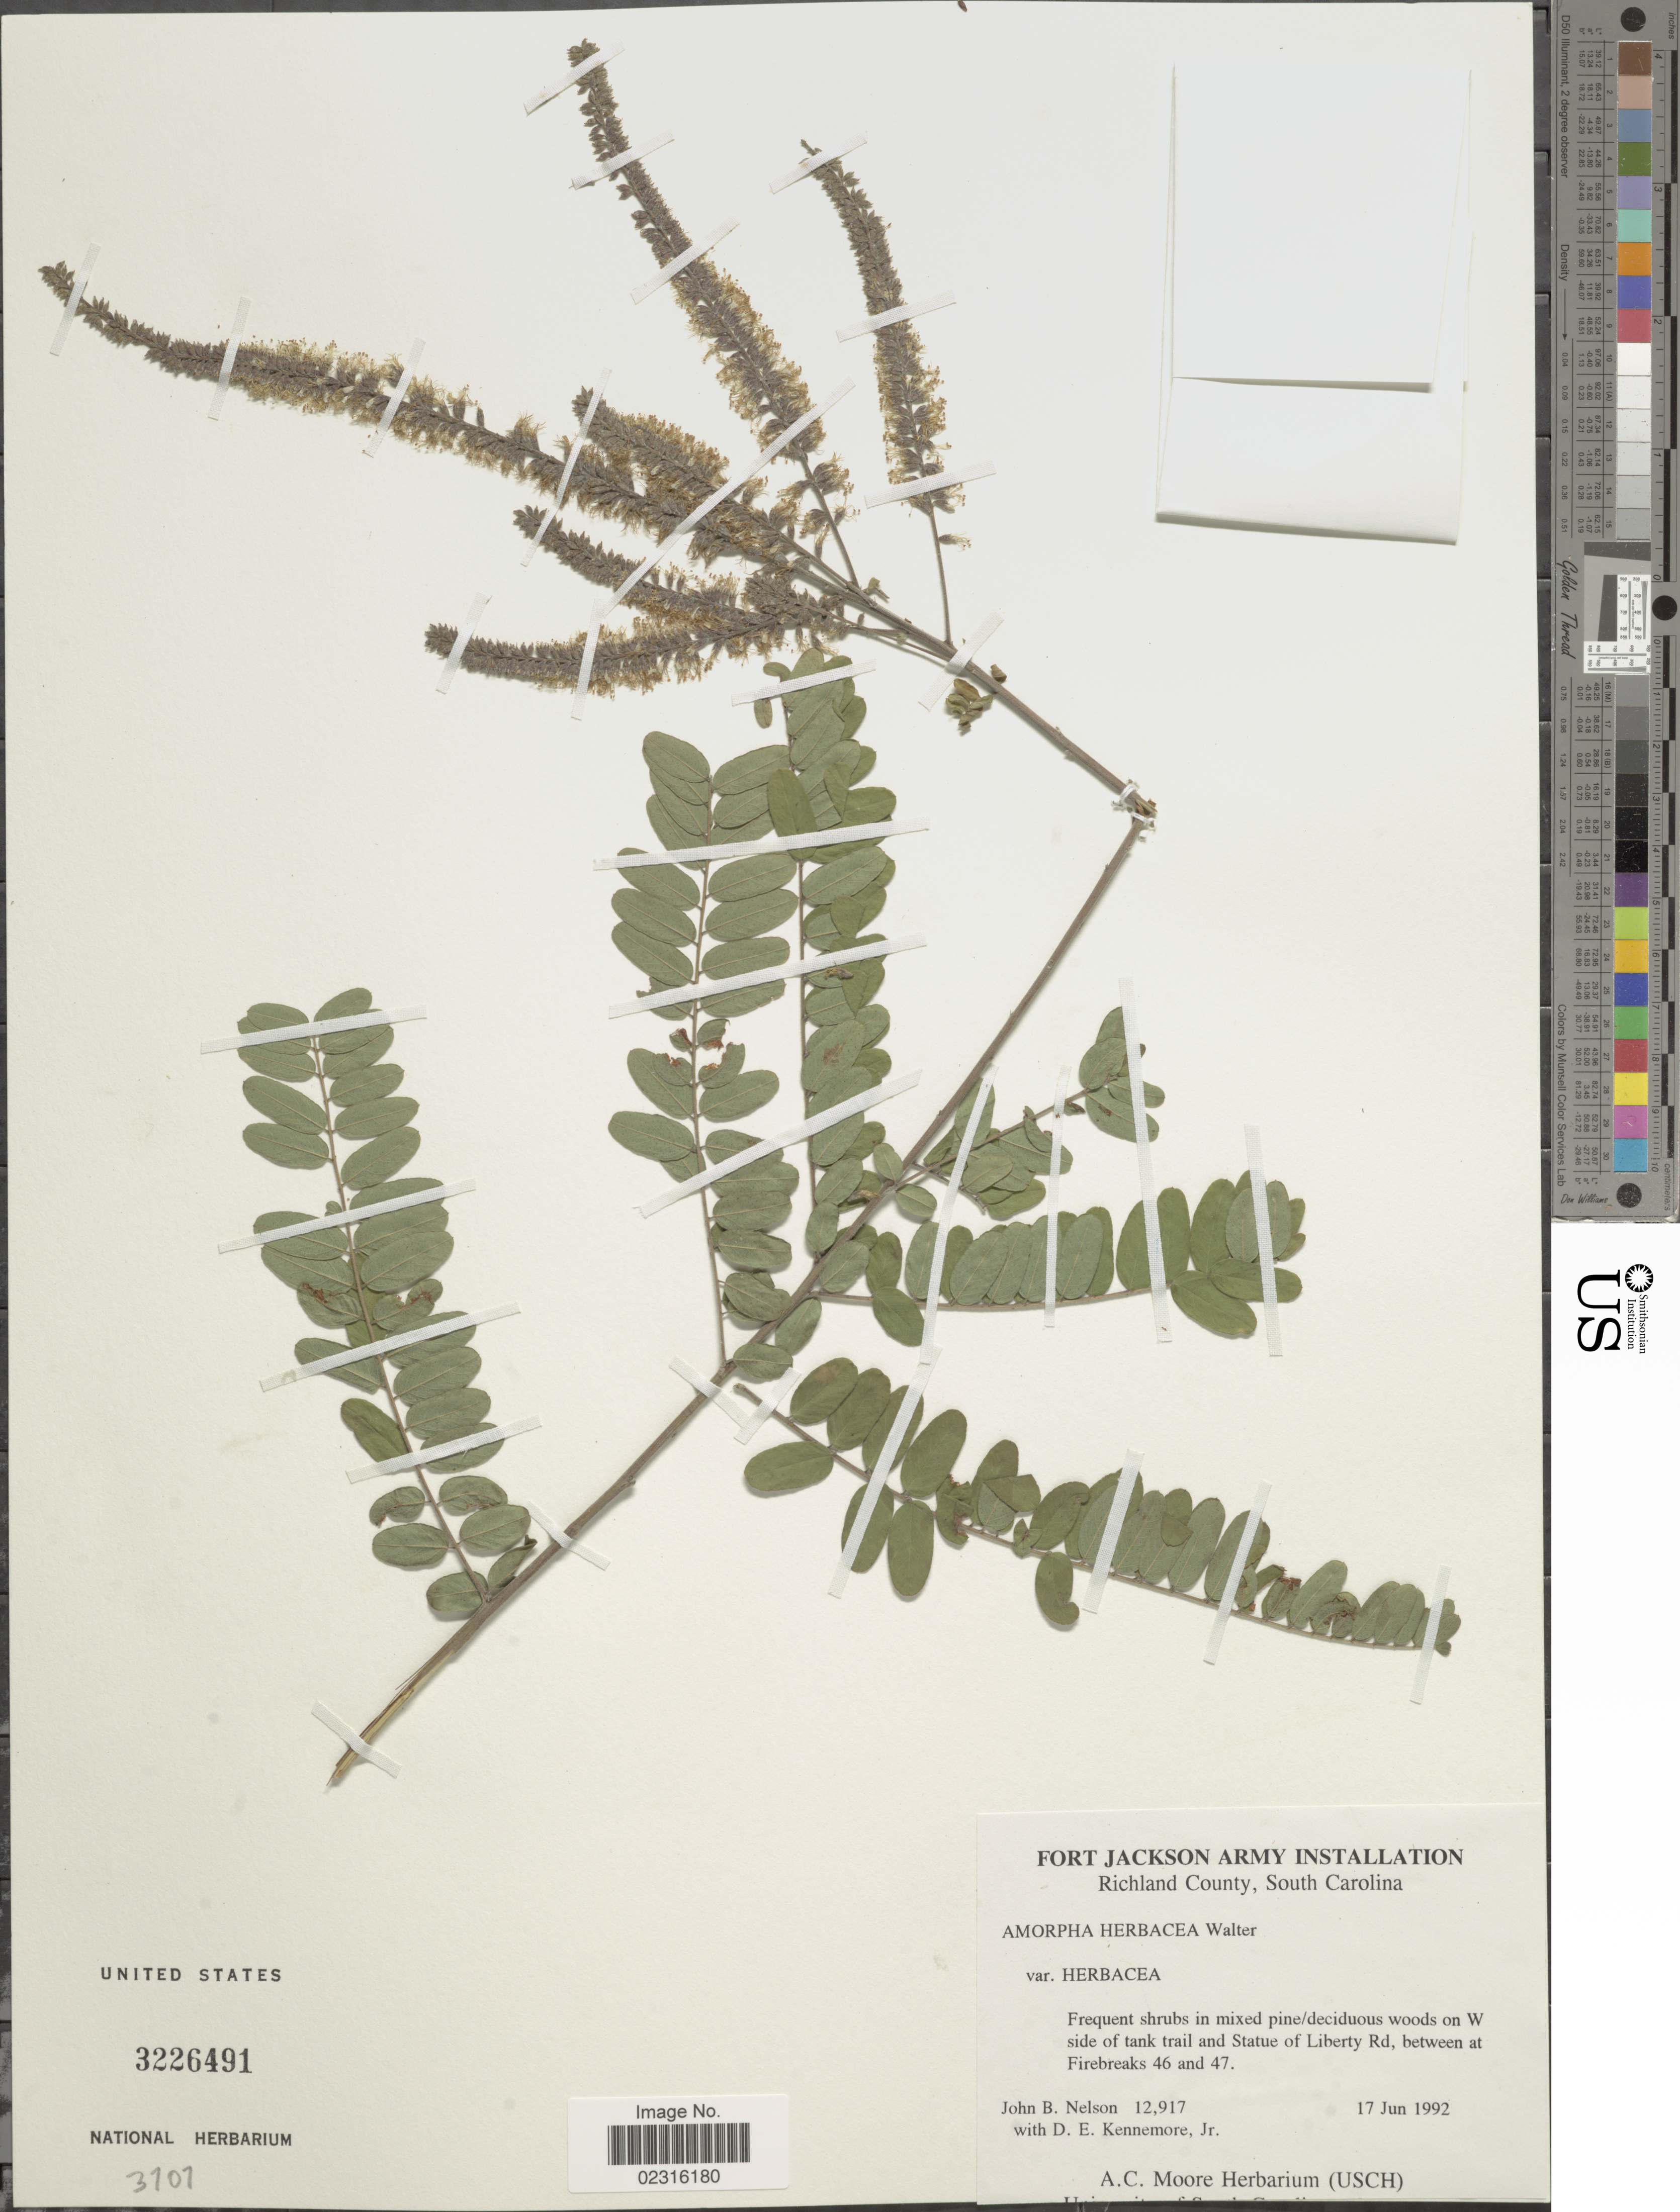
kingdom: Plantae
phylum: Tracheophyta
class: Magnoliopsida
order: Fabales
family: Fabaceae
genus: Amorpha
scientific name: Amorpha herbacea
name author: Schltdl.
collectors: J. B. Nelson & D. Kennemore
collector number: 12917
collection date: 1992-06-17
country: United States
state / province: South Carolina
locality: Richmond County, on W side of tank trail and Statue of Liberty Rd, between at Firebreaks 46 and 47.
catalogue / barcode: US 3226491